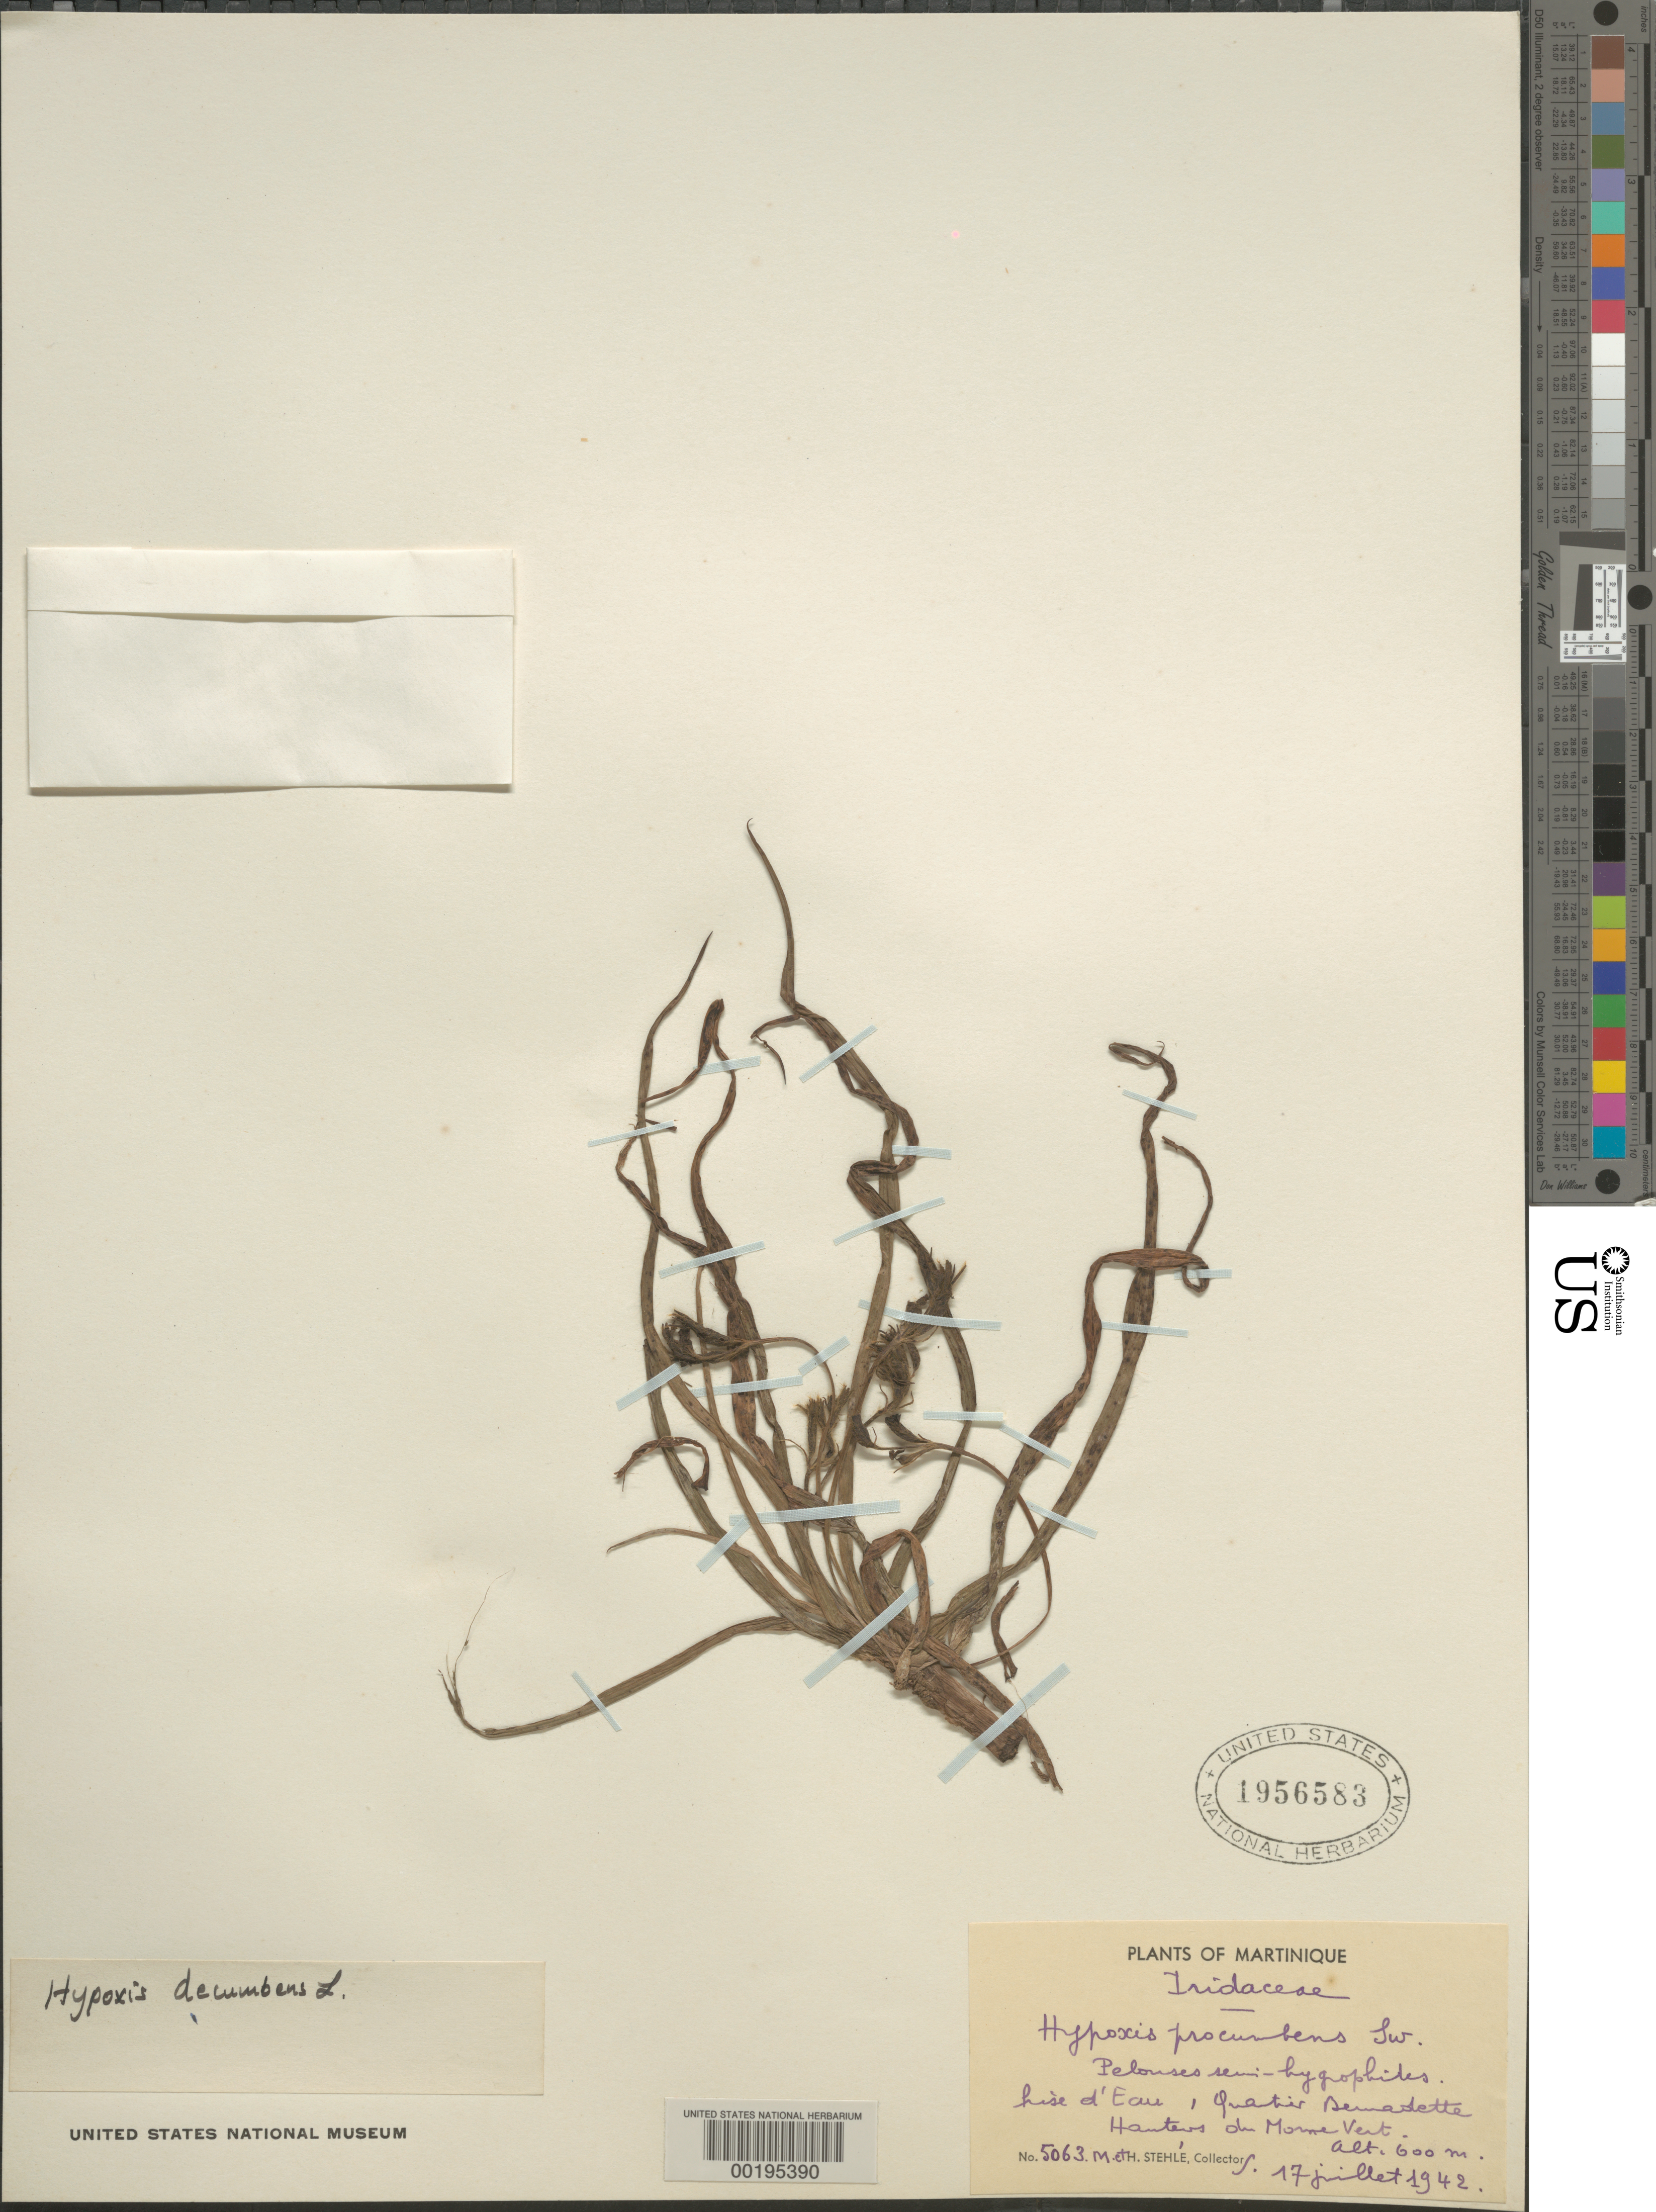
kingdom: Plantae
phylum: Tracheophyta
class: Liliopsida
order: Asparagales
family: Hypoxidaceae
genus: Hypoxis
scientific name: Hypoxis decumbens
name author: L.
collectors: H. Stehlé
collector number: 5063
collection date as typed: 17 Jul 1942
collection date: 1942-07-17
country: Martinique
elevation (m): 600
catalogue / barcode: US 1956583